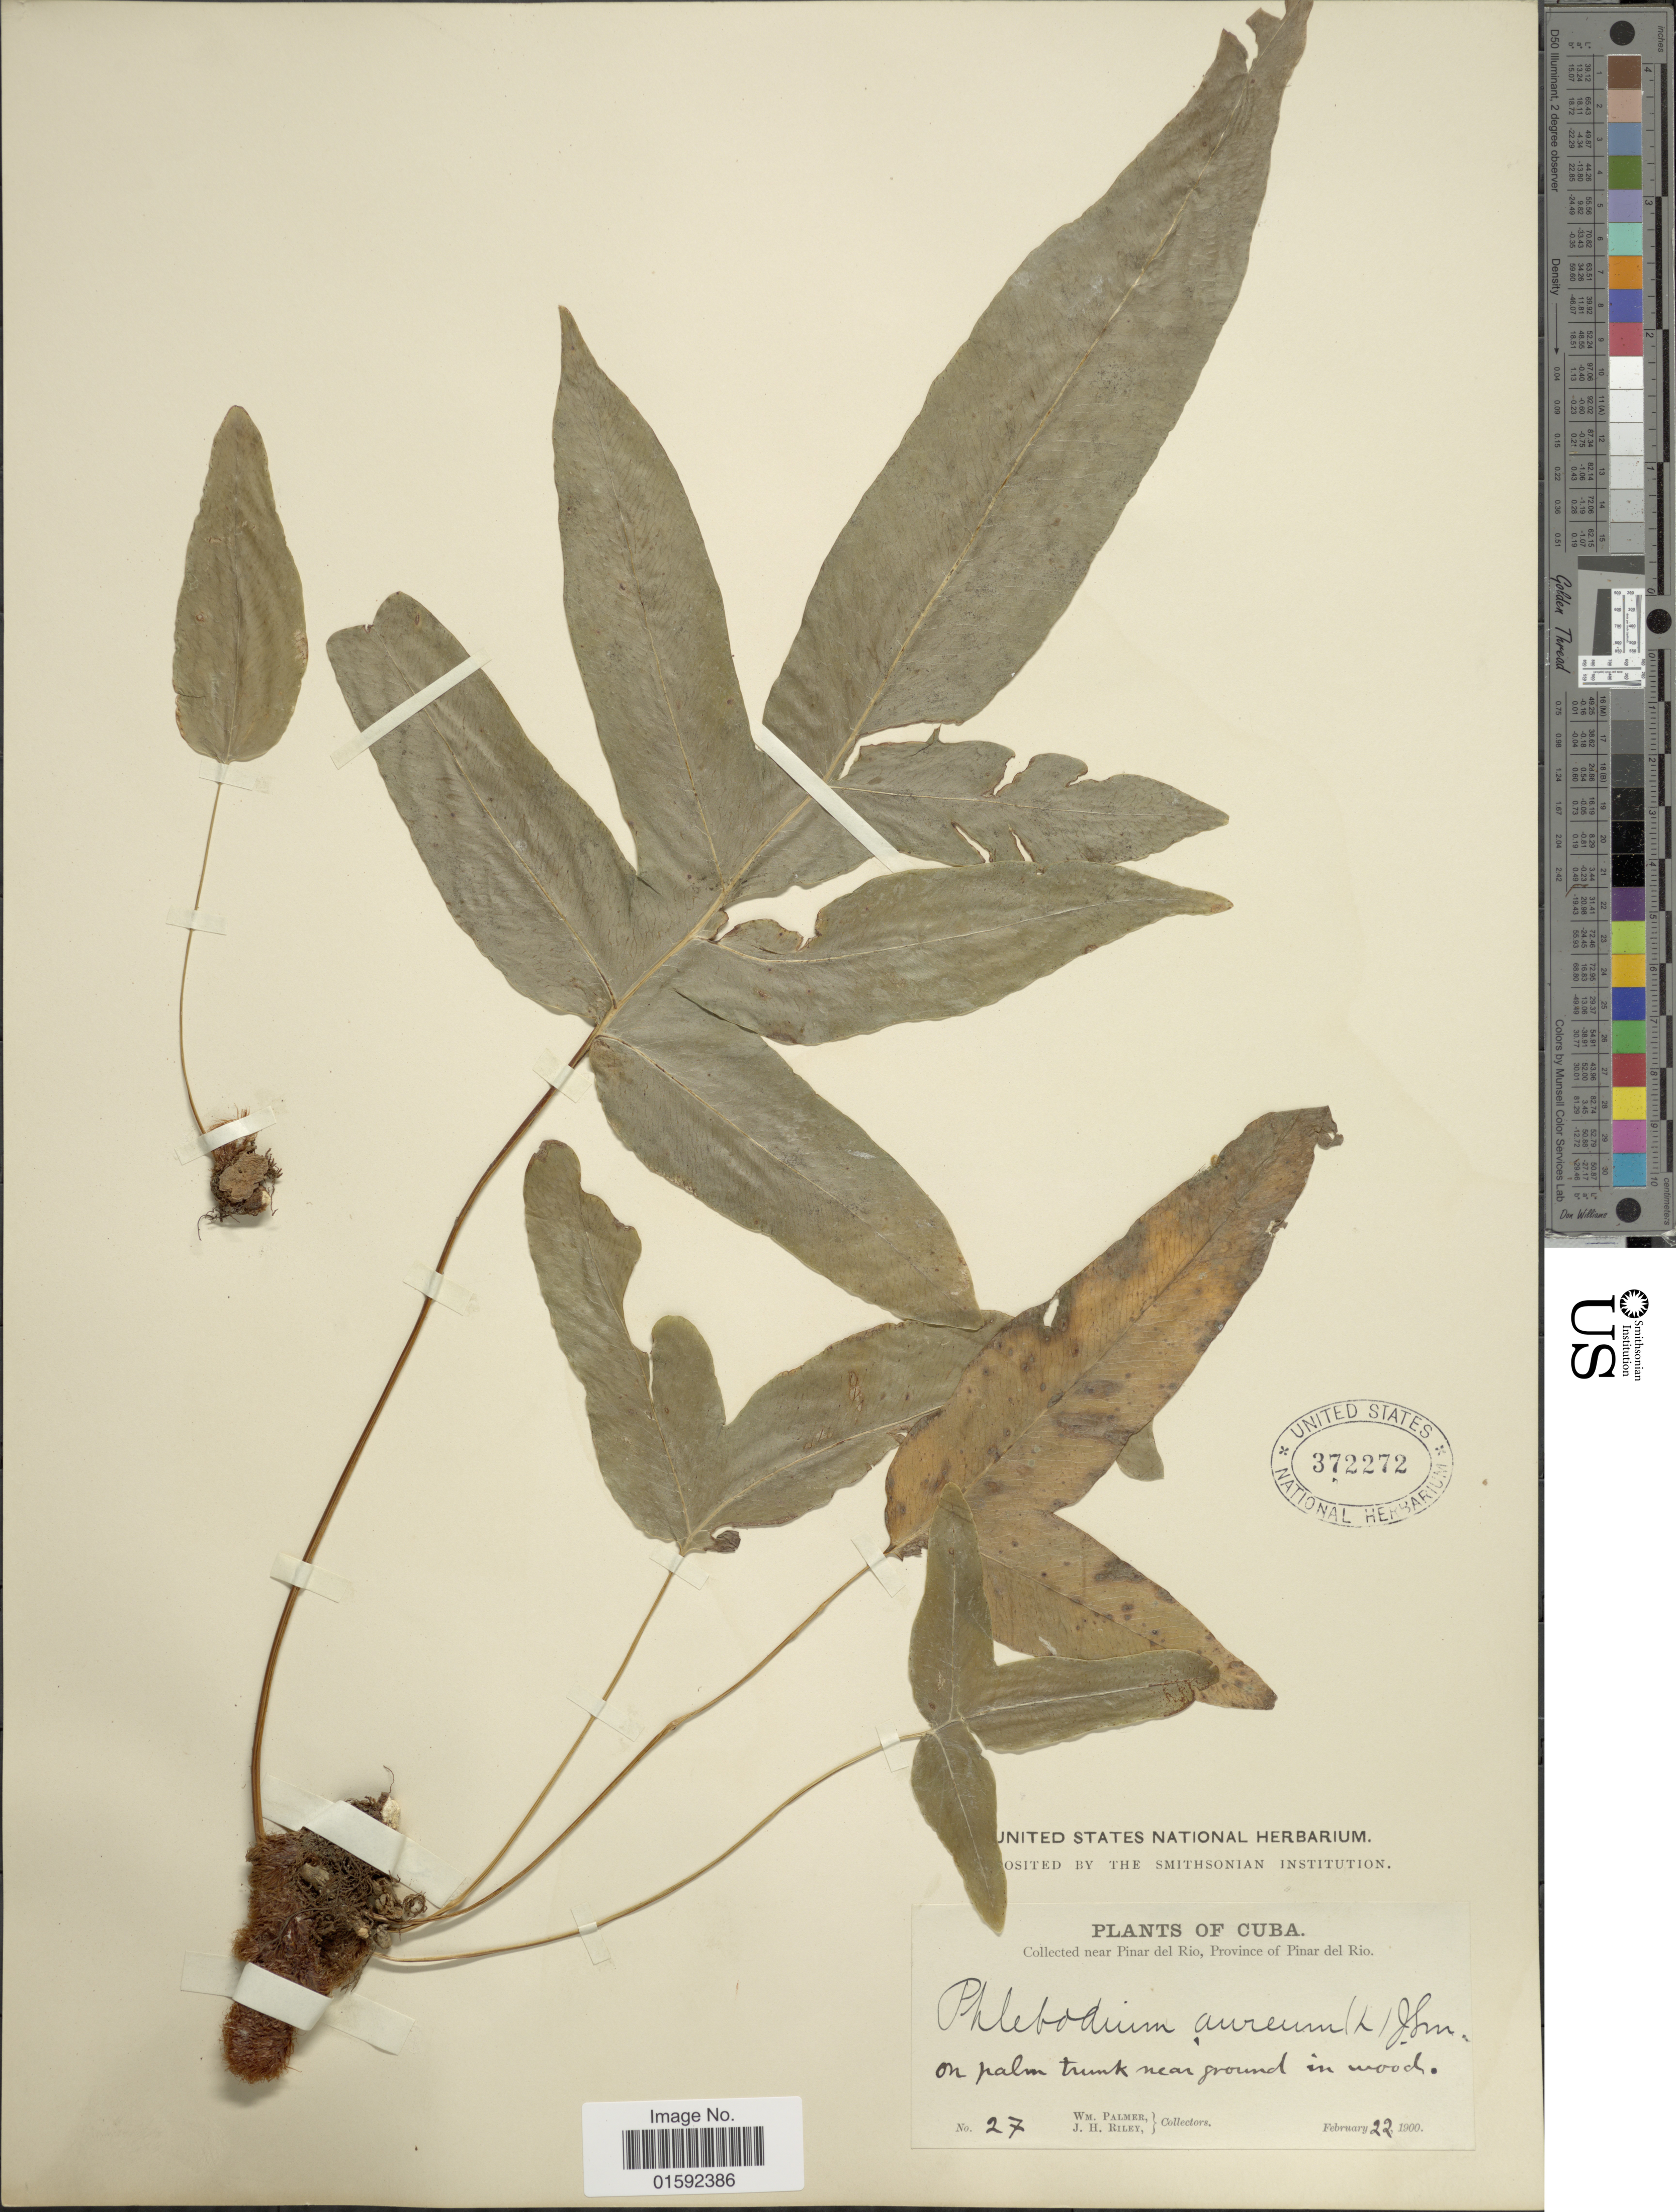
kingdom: Plantae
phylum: Tracheophyta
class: Polypodiopsida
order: Polypodiales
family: Polypodiaceae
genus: Phlebodium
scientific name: Phlebodium aureum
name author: (L.) J. Sm.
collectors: W. Palmer & J. H. Riley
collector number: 27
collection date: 1900-02-22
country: Cuba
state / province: Pinar del Río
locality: Cuba, near Pinar del Rio, Province del Rio.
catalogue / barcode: US 372272